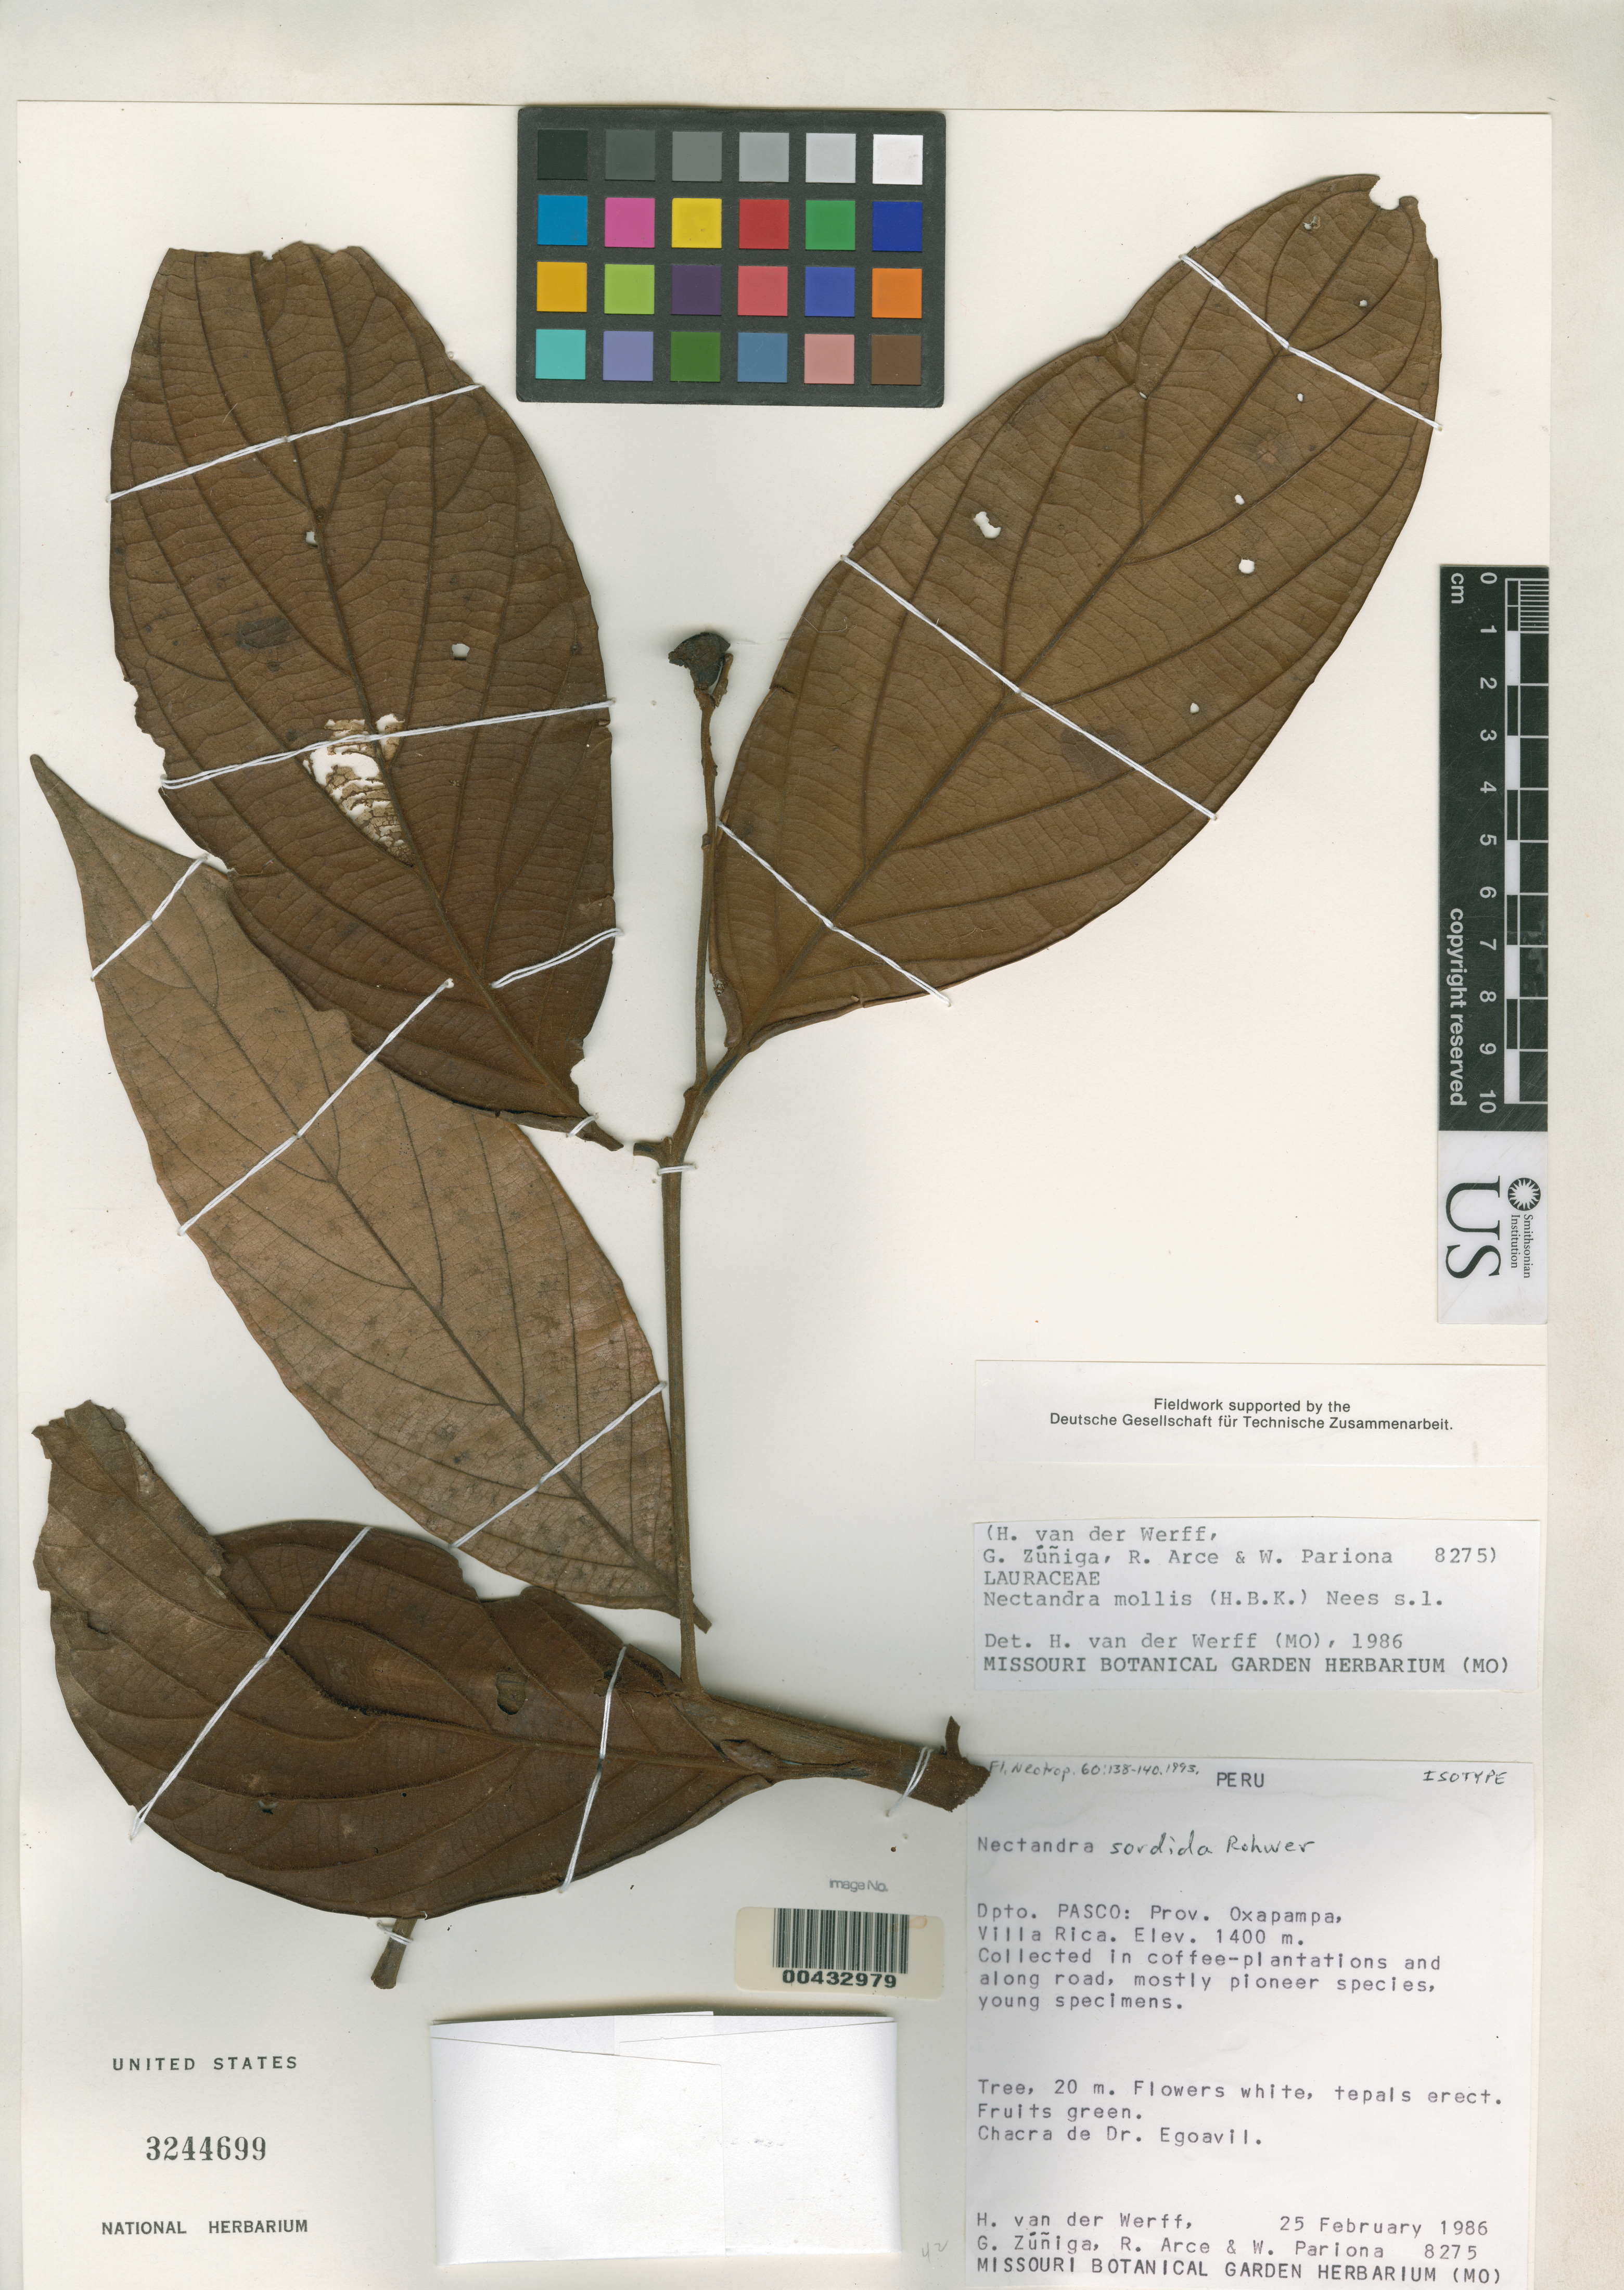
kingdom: Plantae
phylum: Tracheophyta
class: Magnoliopsida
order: Laurales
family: Lauraceae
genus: Nectandra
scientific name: Nectandra sordida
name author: Rohwer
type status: Isotype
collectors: H. van der Werff, G. Zuniga, R. Arce & W. Pariona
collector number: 8275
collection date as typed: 25 Feb 1986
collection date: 1986-02-25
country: Peru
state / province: Pasco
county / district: Oxapampa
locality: Villa Rica.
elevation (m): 1400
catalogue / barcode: US 3244699